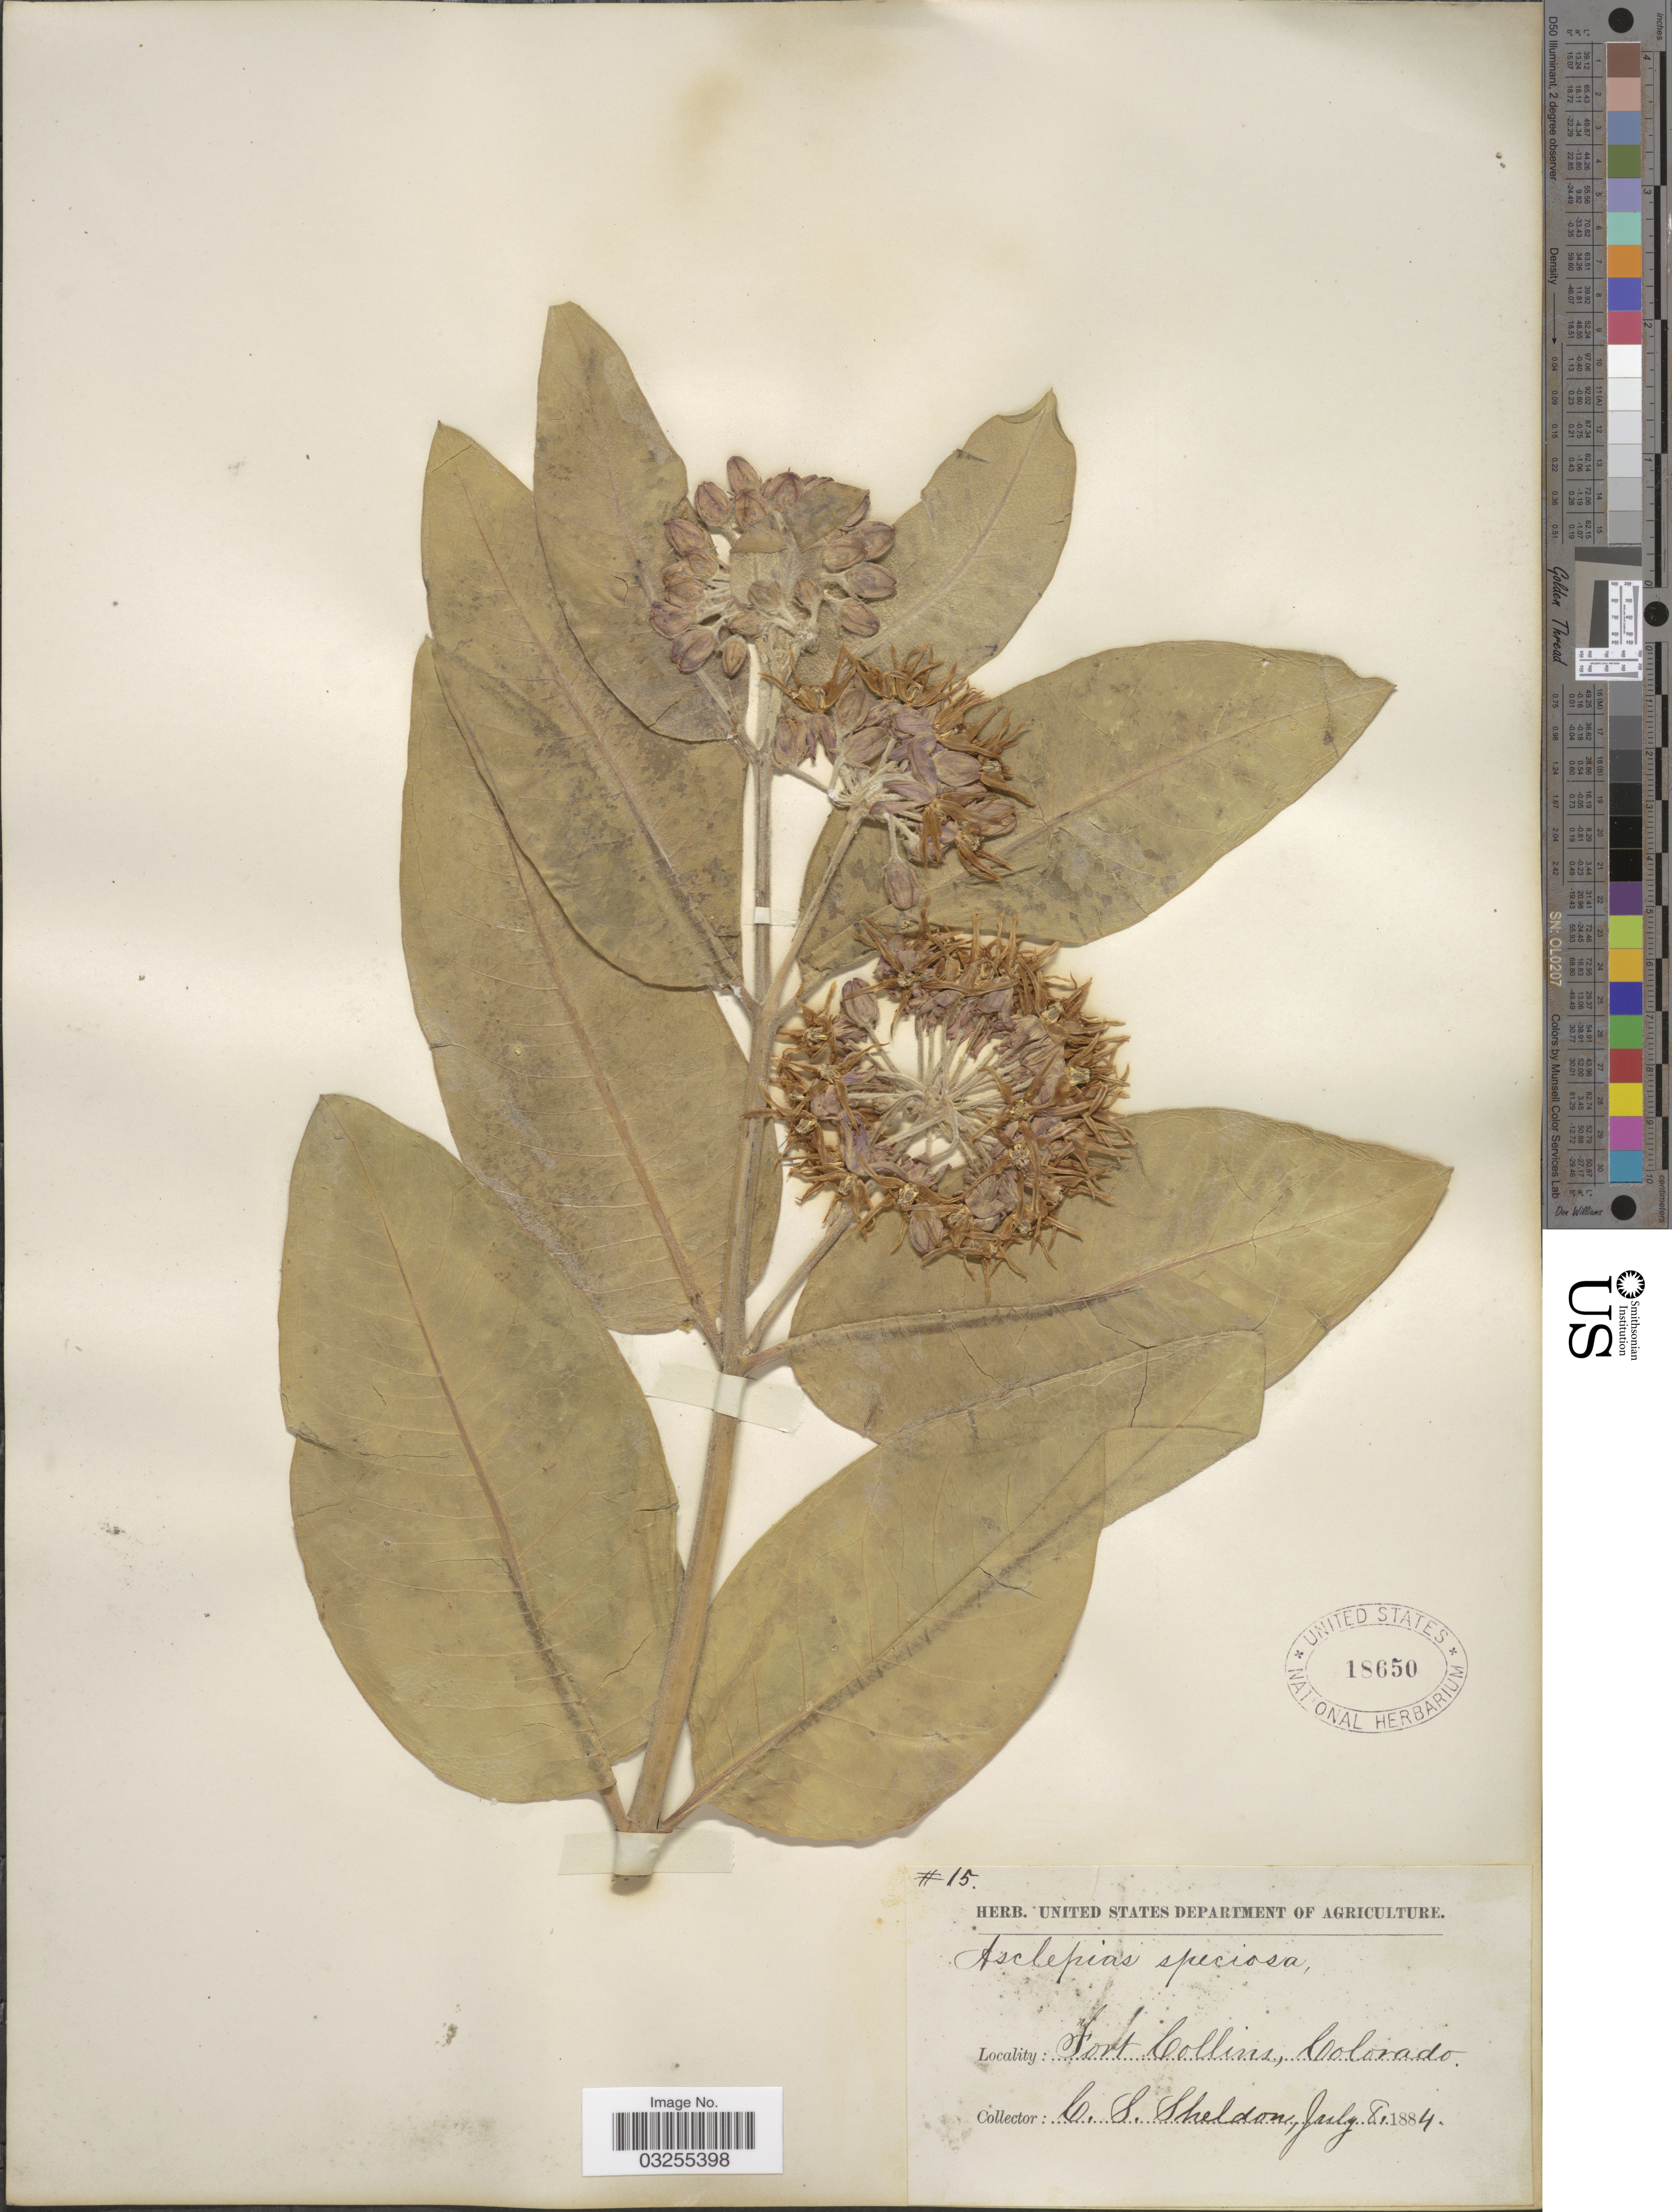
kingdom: Plantae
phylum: Tracheophyta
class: Magnoliopsida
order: Gentianales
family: Apocynaceae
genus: Asclepias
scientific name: Asclepias speciosa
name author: Torr.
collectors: C. S. Sheldon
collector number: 15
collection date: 1884-07-08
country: United States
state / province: Colorado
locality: Fort Collins.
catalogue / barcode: US 18650